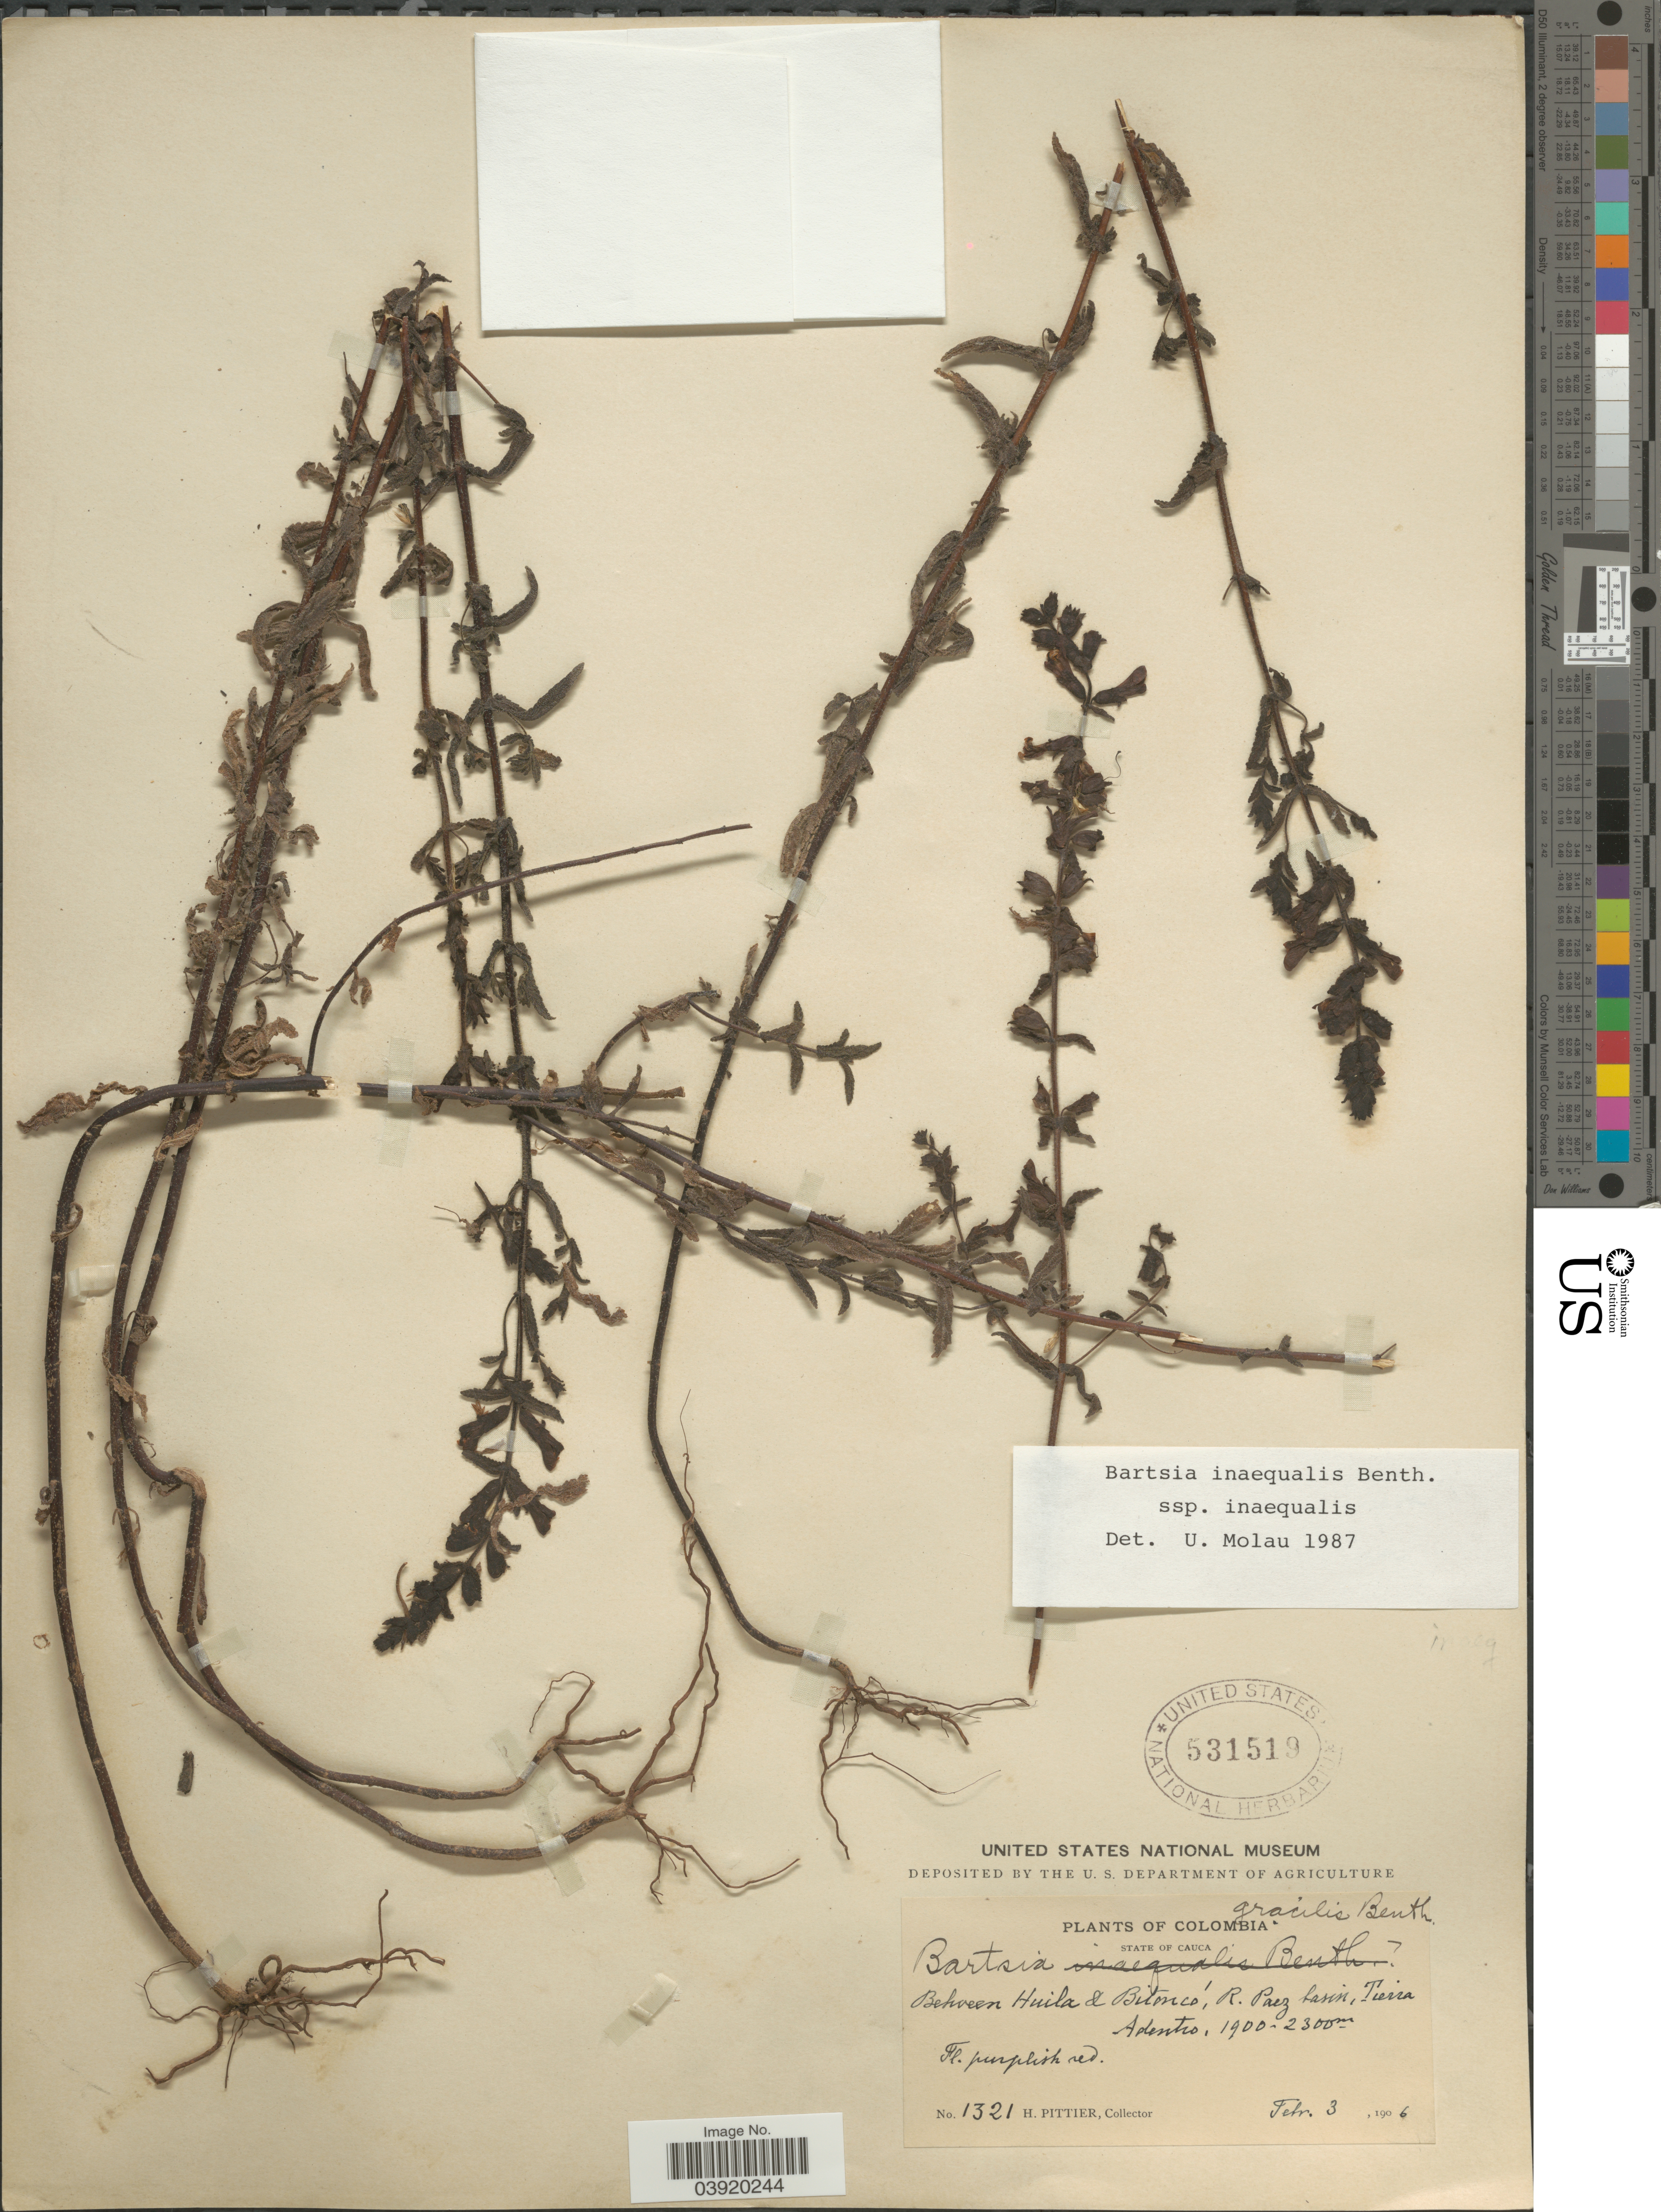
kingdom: Plantae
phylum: Tracheophyta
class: Magnoliopsida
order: Lamiales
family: Orobanchaceae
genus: Bartsia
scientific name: Bartsia inaequalis subsp. inaequalis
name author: Benth.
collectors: H. F. Pittier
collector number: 1321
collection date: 1906-02-03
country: Colombia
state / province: Cauca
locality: Between Huila & Bitonco; R. Paez basin, Tierra Adentro.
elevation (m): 1900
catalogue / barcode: US 531519